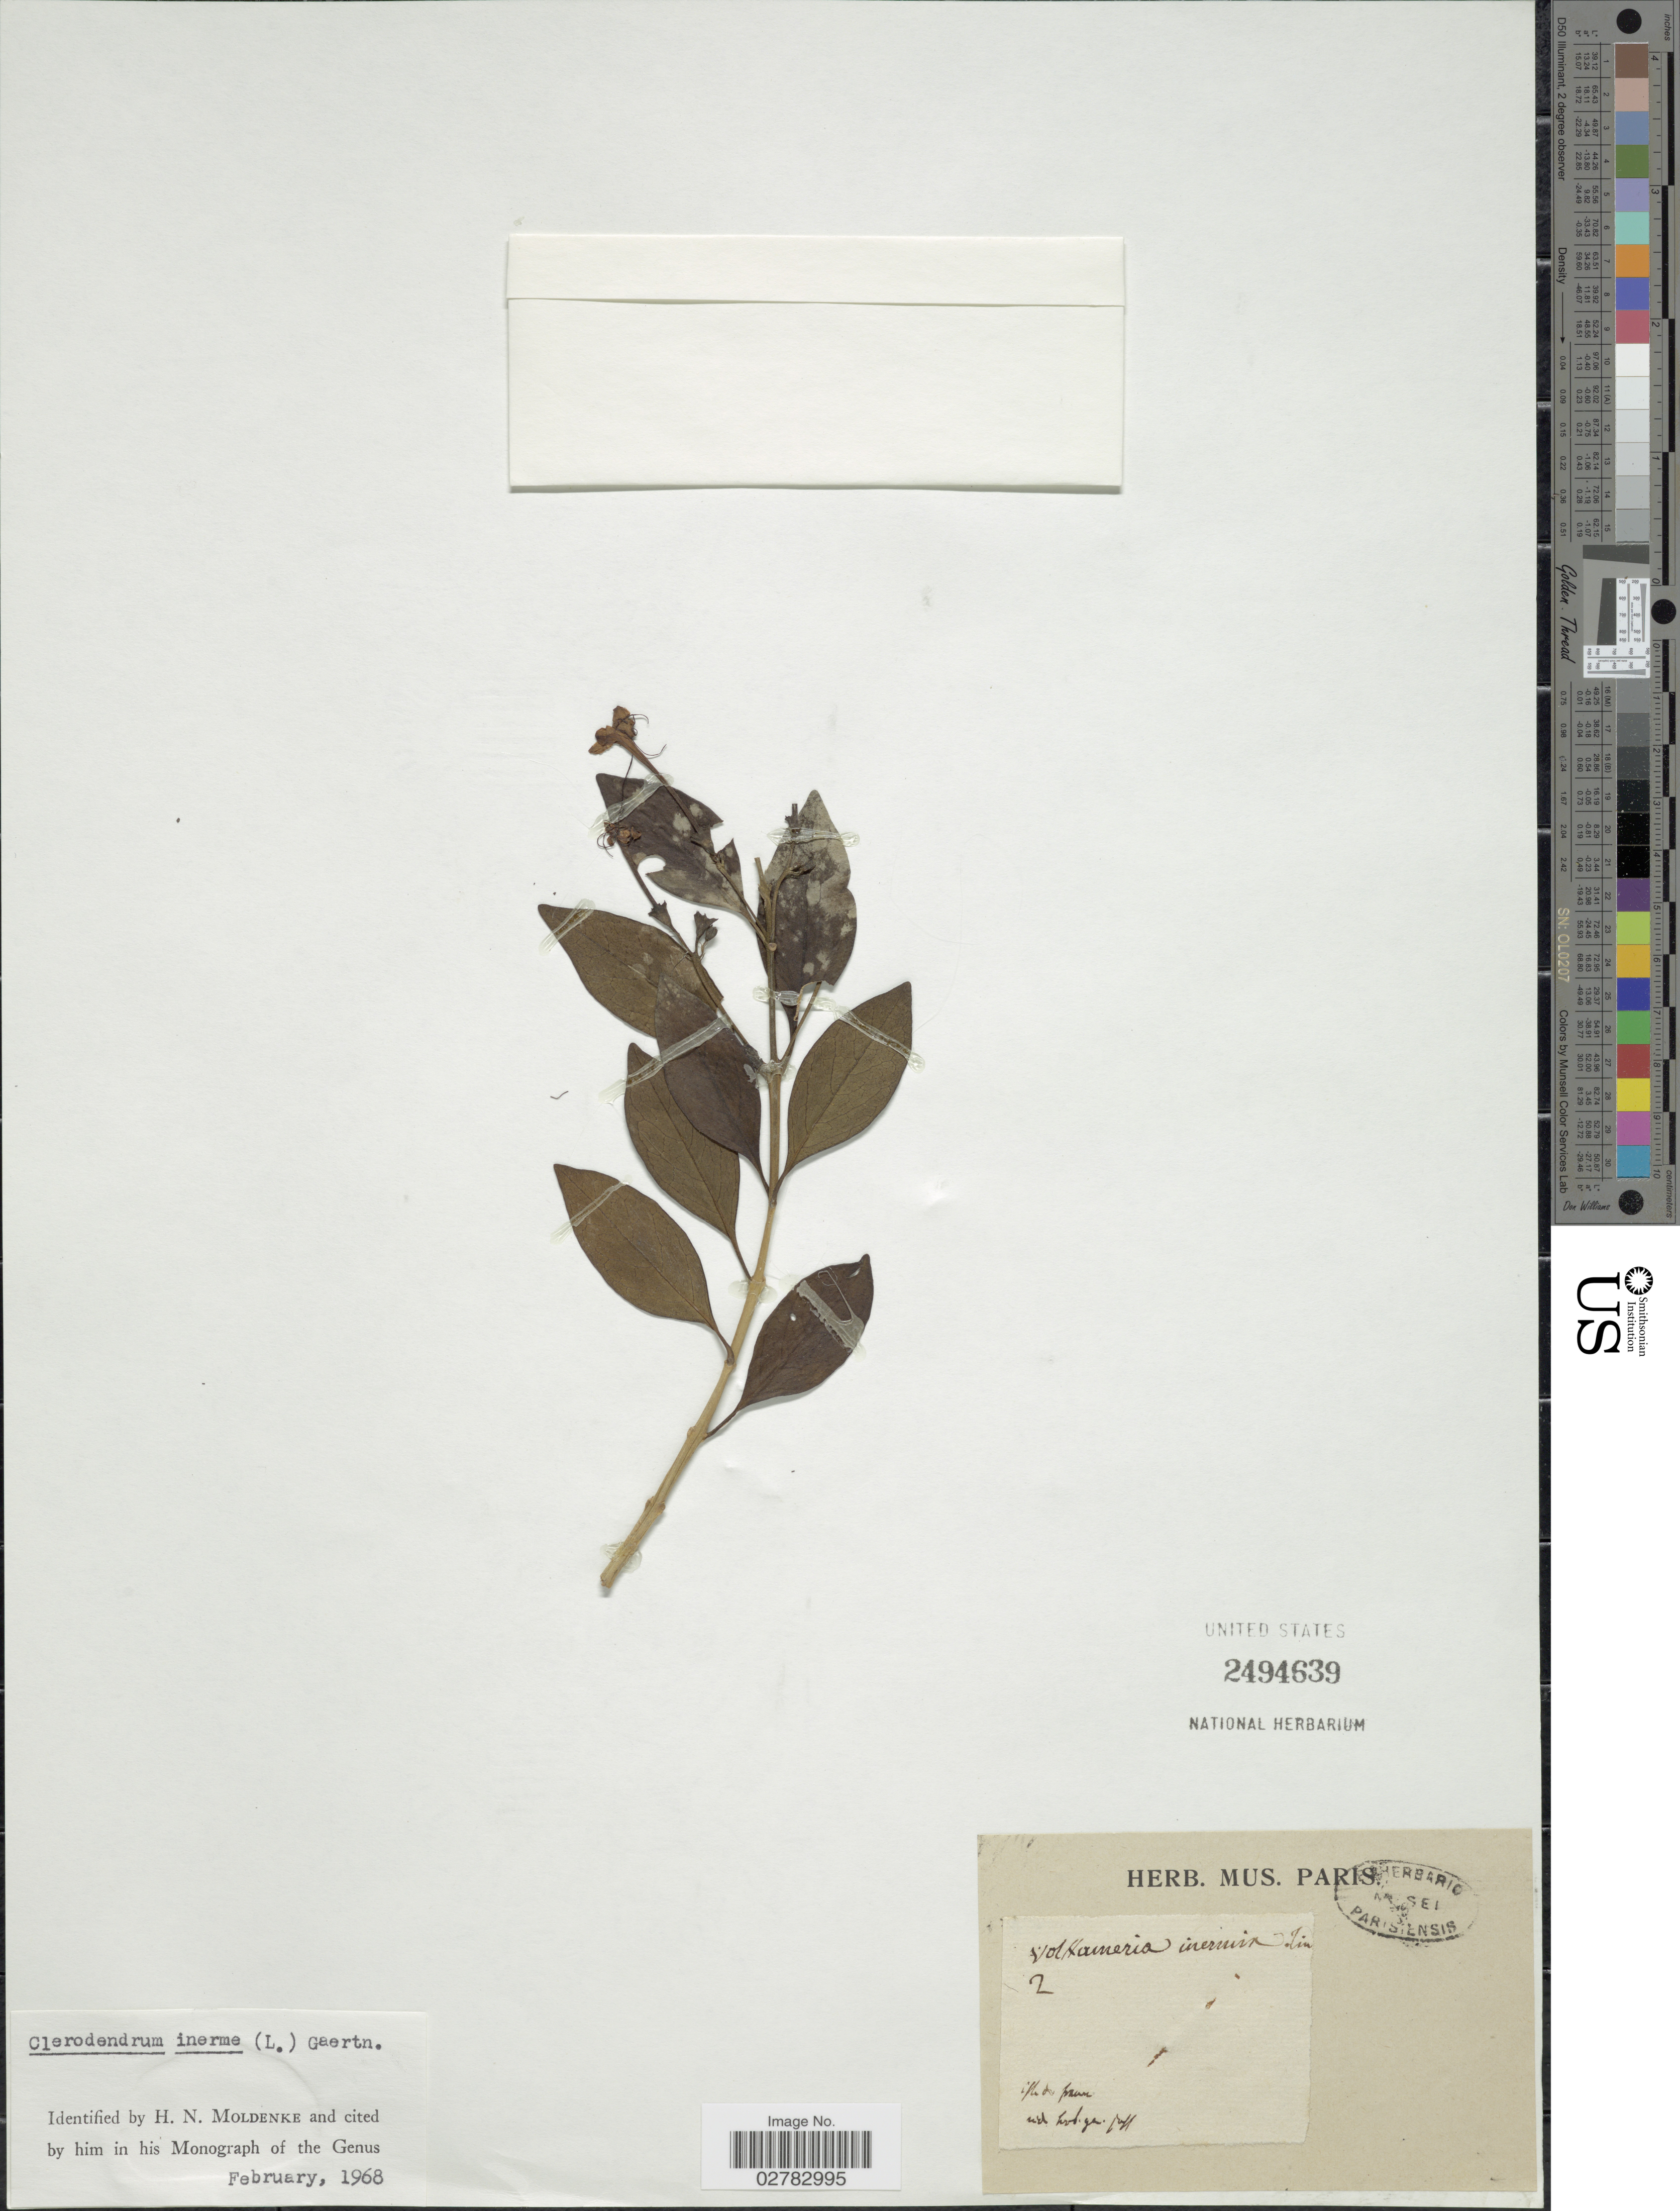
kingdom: Plantae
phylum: Tracheophyta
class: Magnoliopsida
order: Lamiales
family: Lamiaceae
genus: Clerodendrum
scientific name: Clerodendrum inerme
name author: (L.) Gaertn.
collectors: ex herb. Mus. Paris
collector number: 2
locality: Ile du pran. Vid hort. gan. joff.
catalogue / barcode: US 2494639